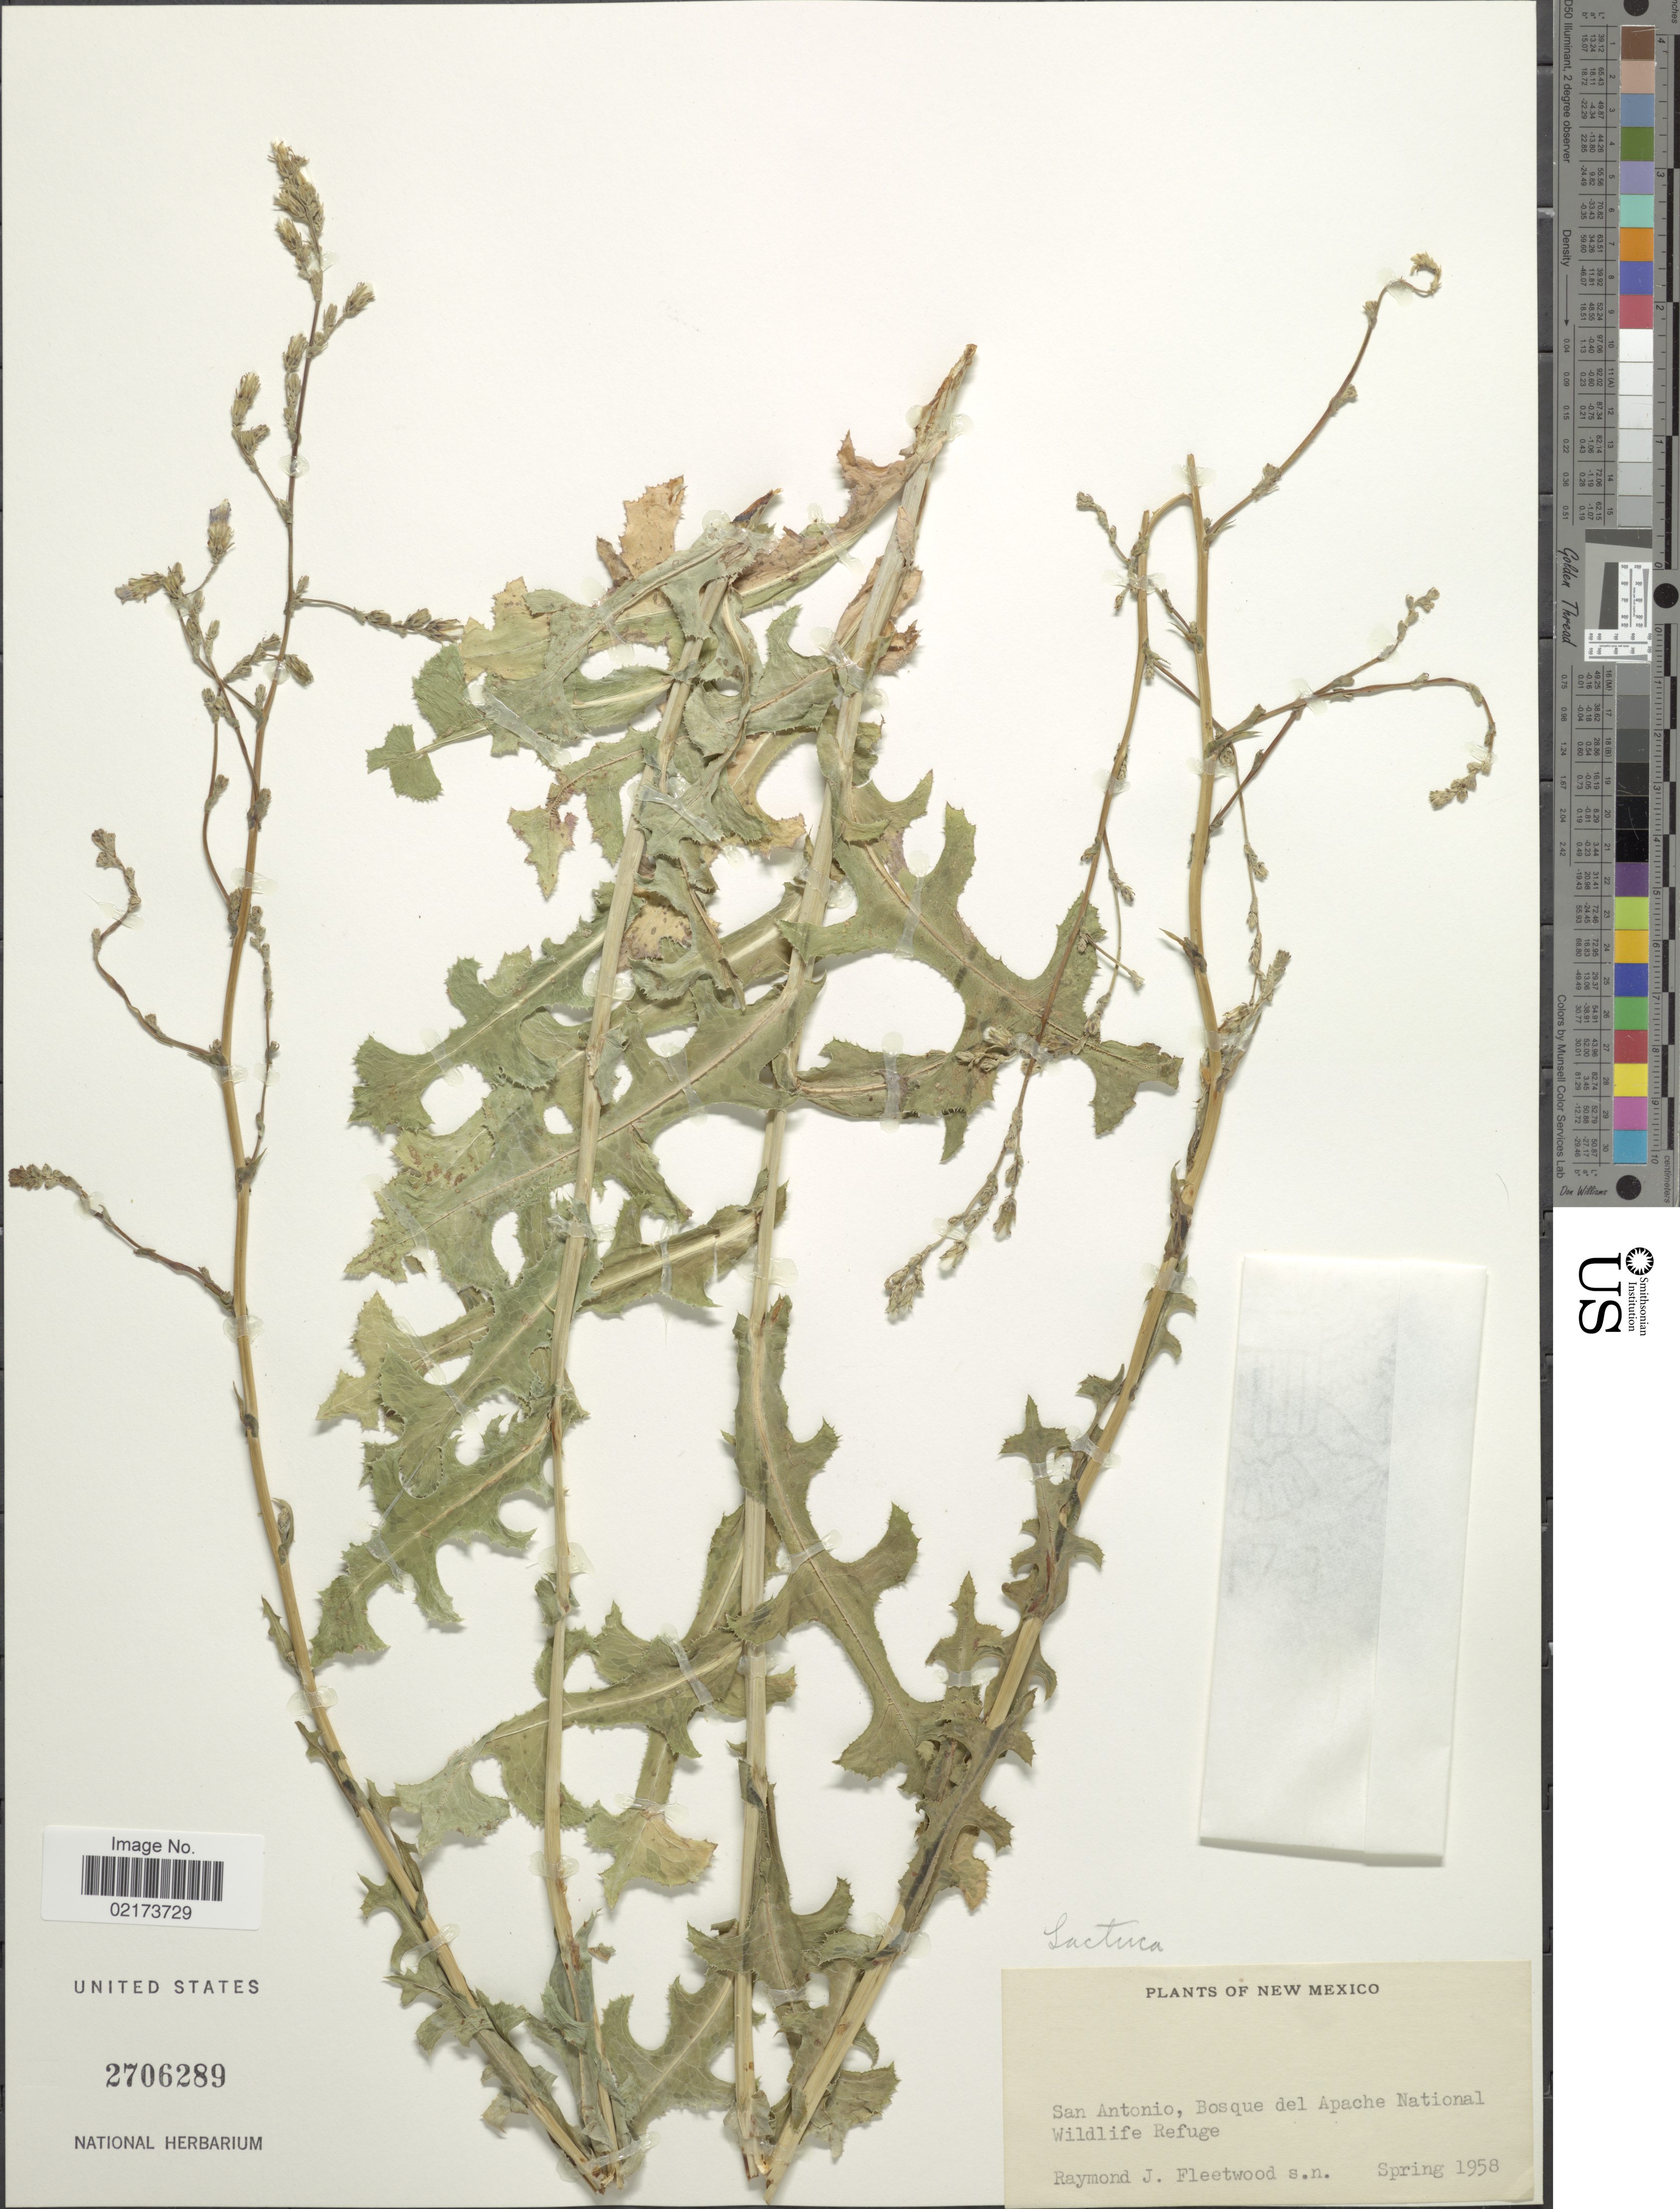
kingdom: Plantae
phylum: Tracheophyta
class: Magnoliopsida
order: Asterales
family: Asteraceae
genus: Lactuca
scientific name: Lactuca sp.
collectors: R. J. Fleetwood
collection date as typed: spring 1958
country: United States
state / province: New Mexico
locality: San Antonio, Bosque del Apache National Wildlife Refuge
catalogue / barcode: US 2706289